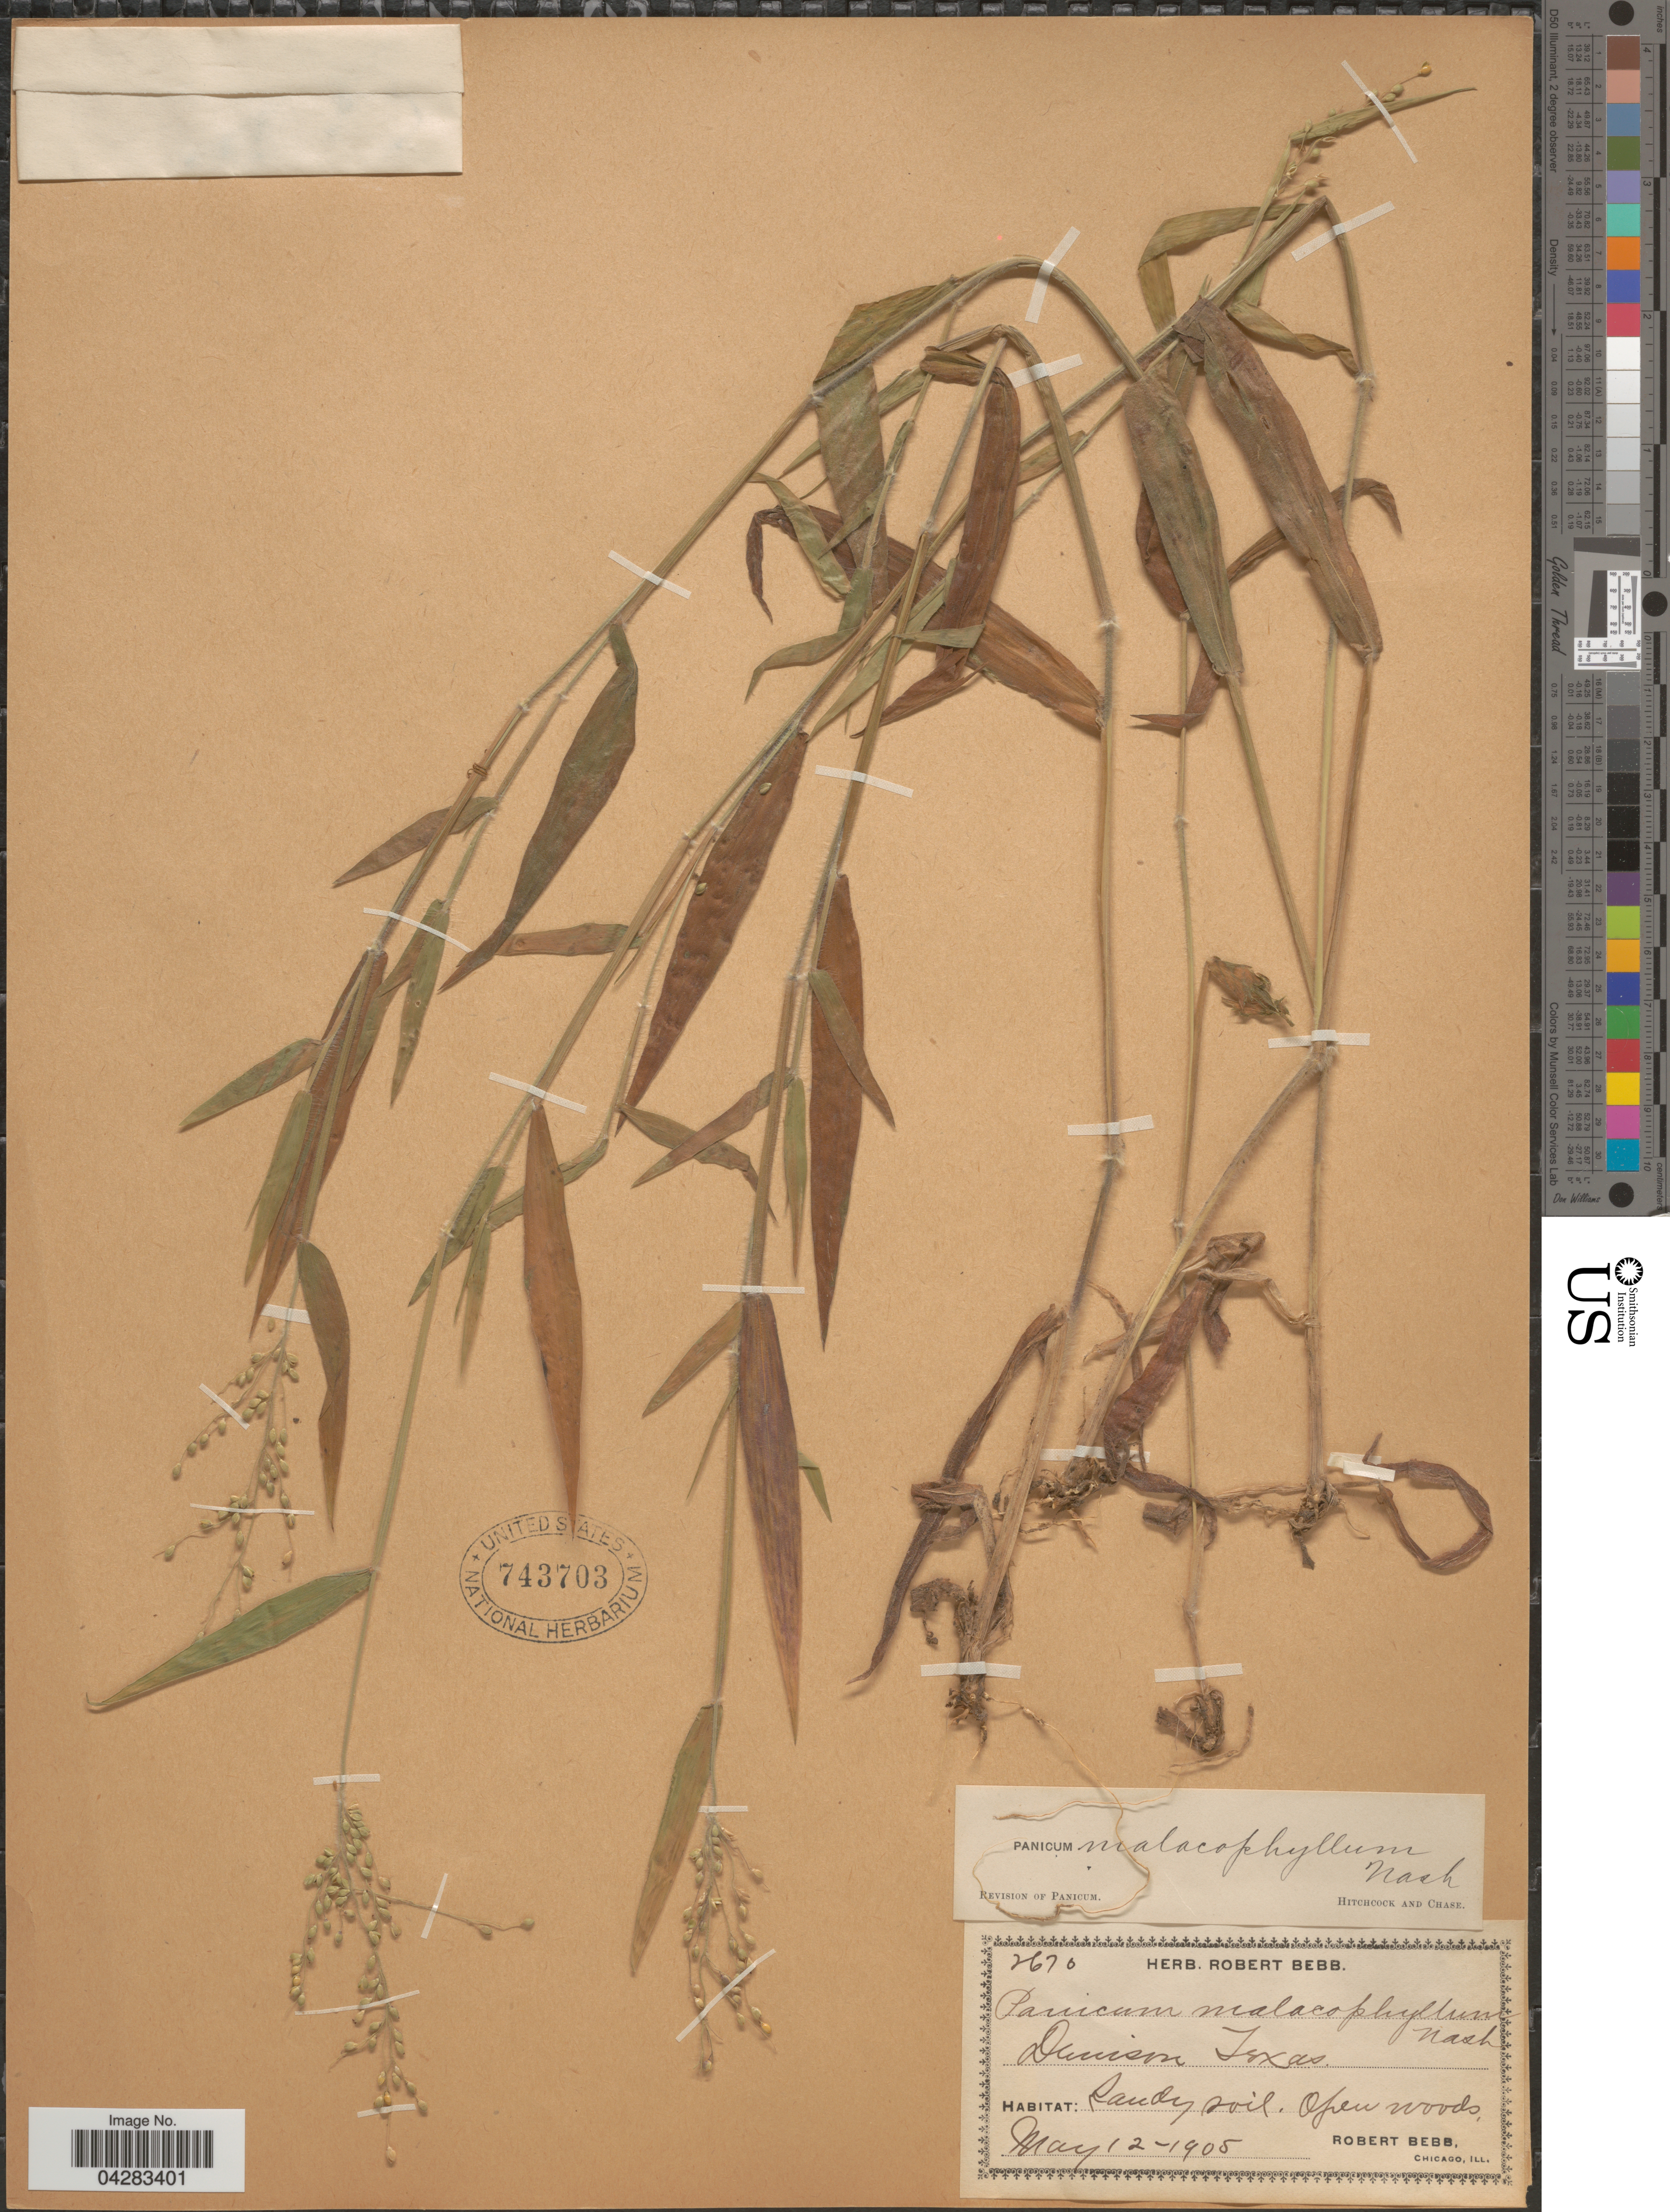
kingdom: Plantae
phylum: Tracheophyta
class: Liliopsida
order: Poales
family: Poaceae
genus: Dichanthelium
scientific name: Dichanthelium malacophyllum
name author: (Nash) Gould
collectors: R. Bebb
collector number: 2670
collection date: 1905-05-12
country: United States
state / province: Texas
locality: Denison.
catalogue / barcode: US 743703